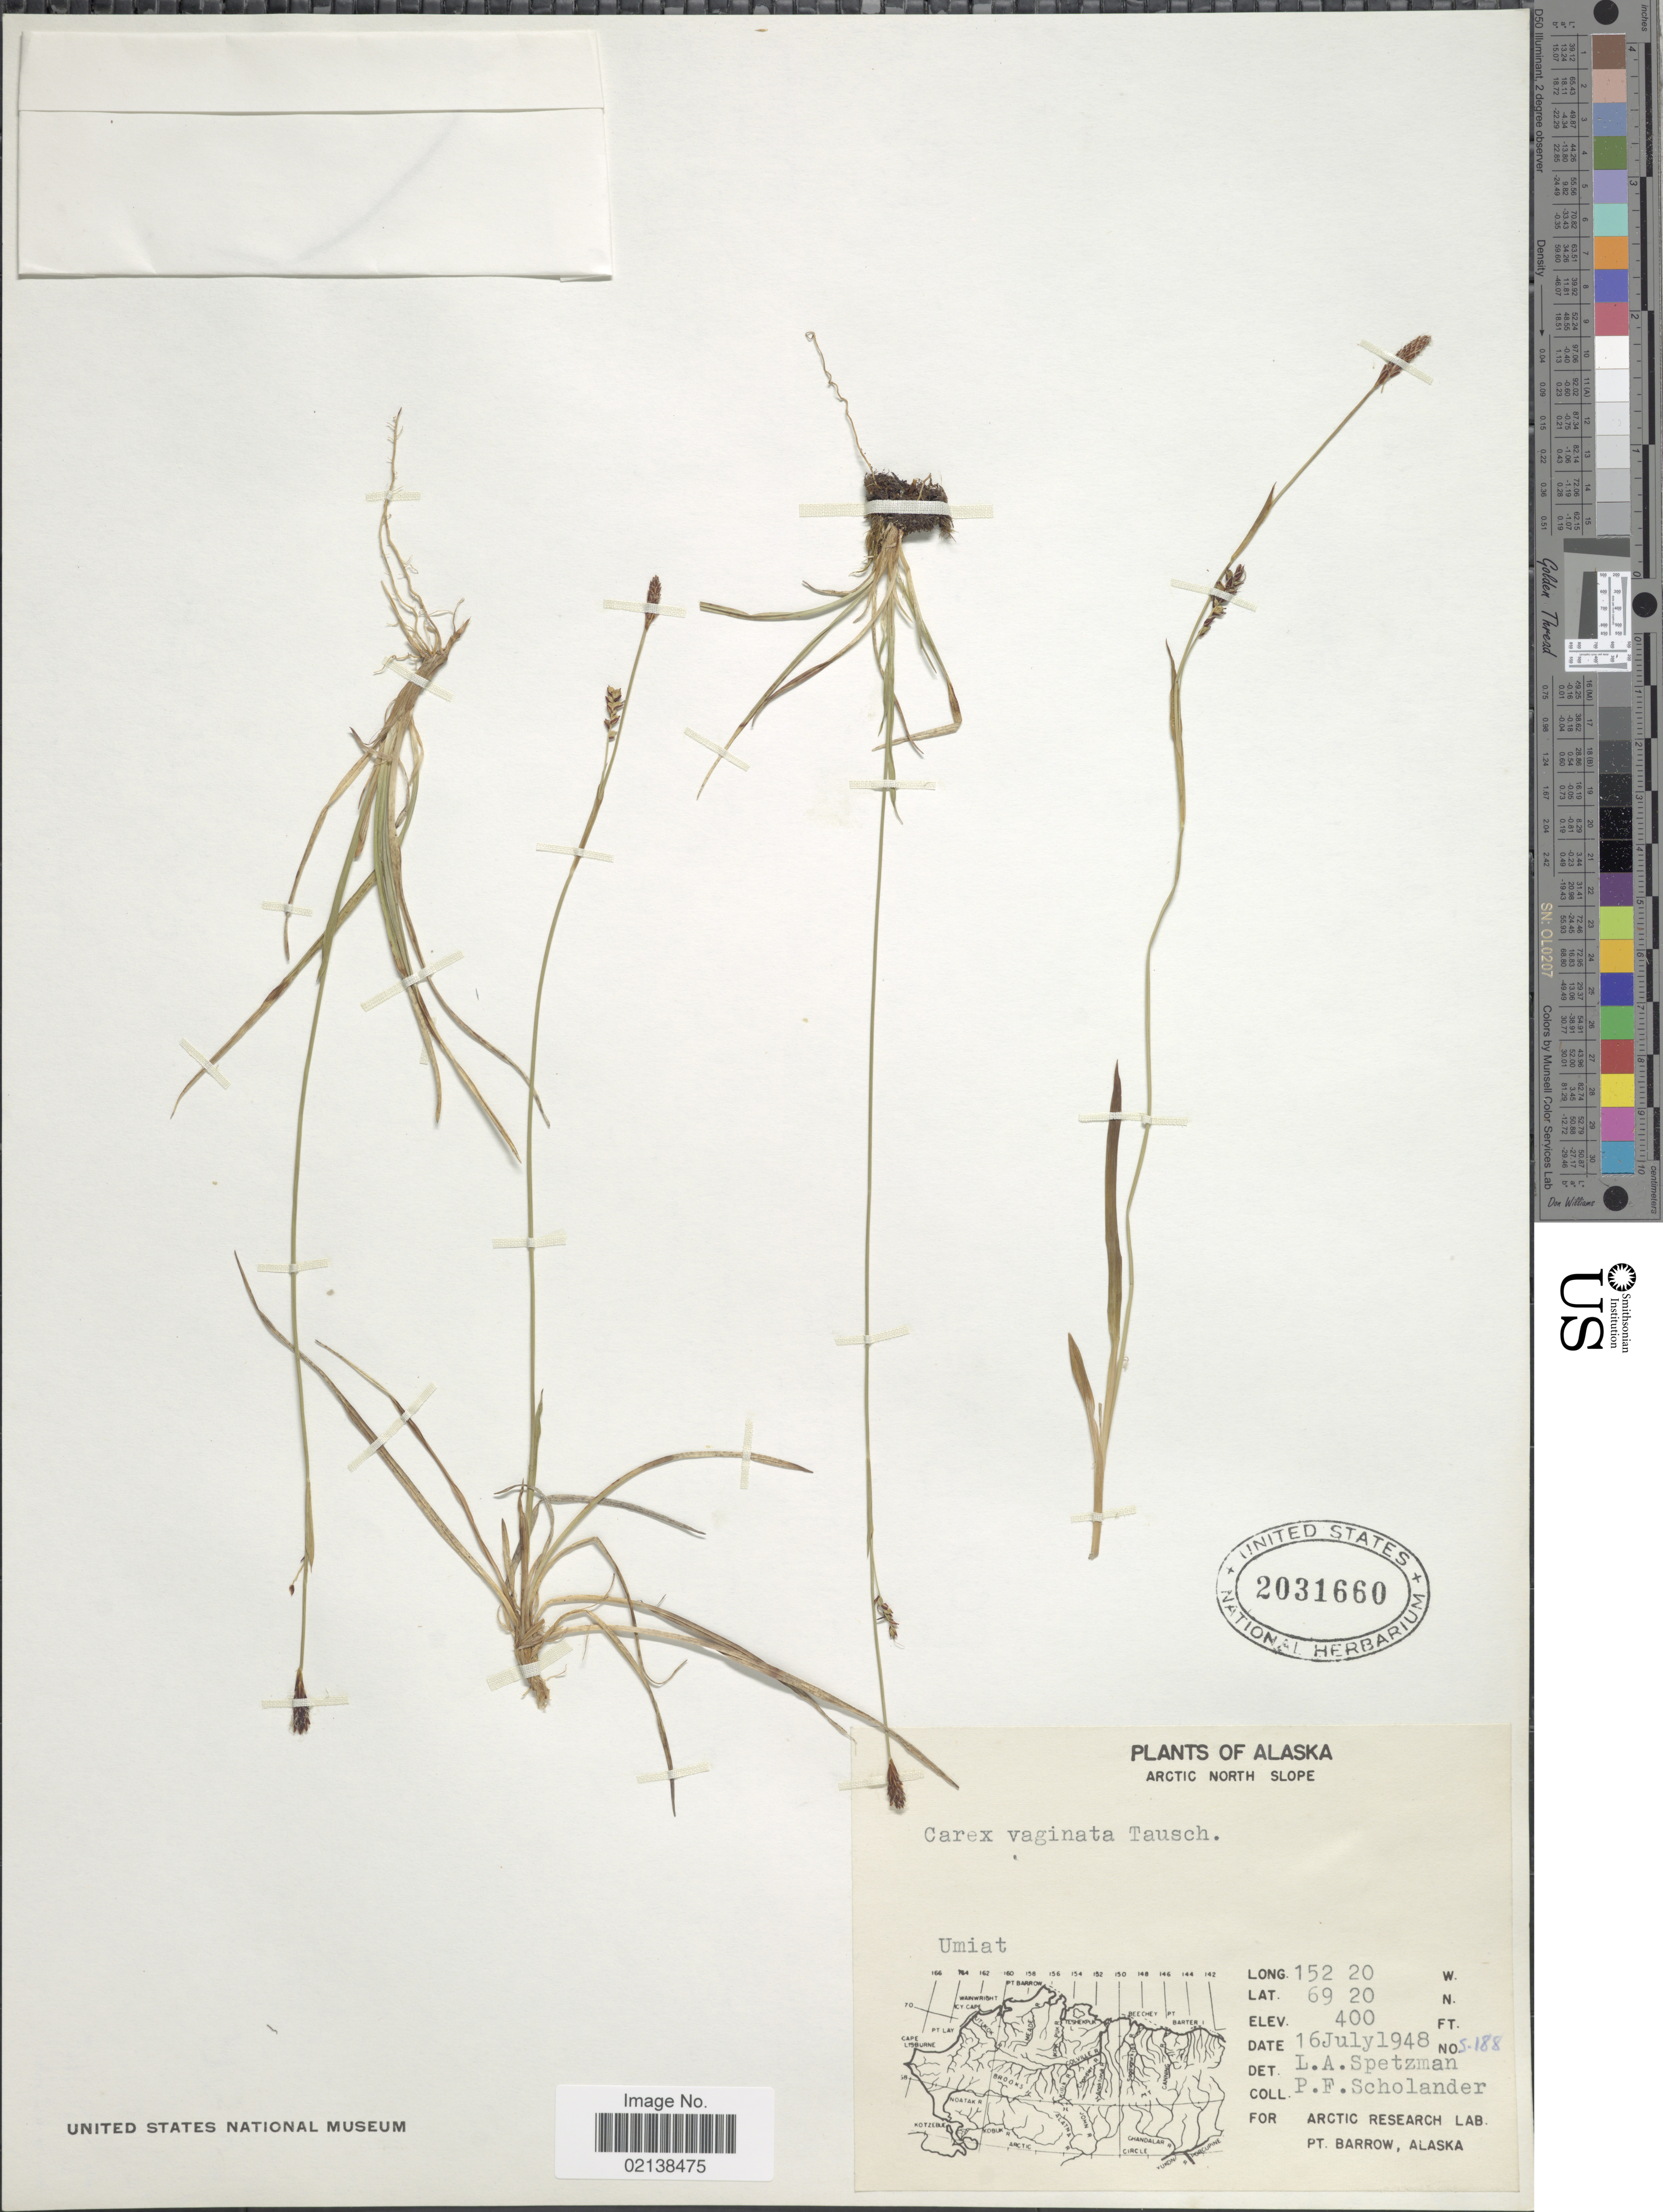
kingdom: Plantae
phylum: Tracheophyta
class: Liliopsida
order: Poales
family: Cyperaceae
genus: Carex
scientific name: Carex vaginata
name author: Tausch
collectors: P. Scholander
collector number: S188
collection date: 1948-07-16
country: United States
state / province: Alaska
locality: Arctic North Slope, Umiat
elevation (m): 122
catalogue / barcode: US 2031660